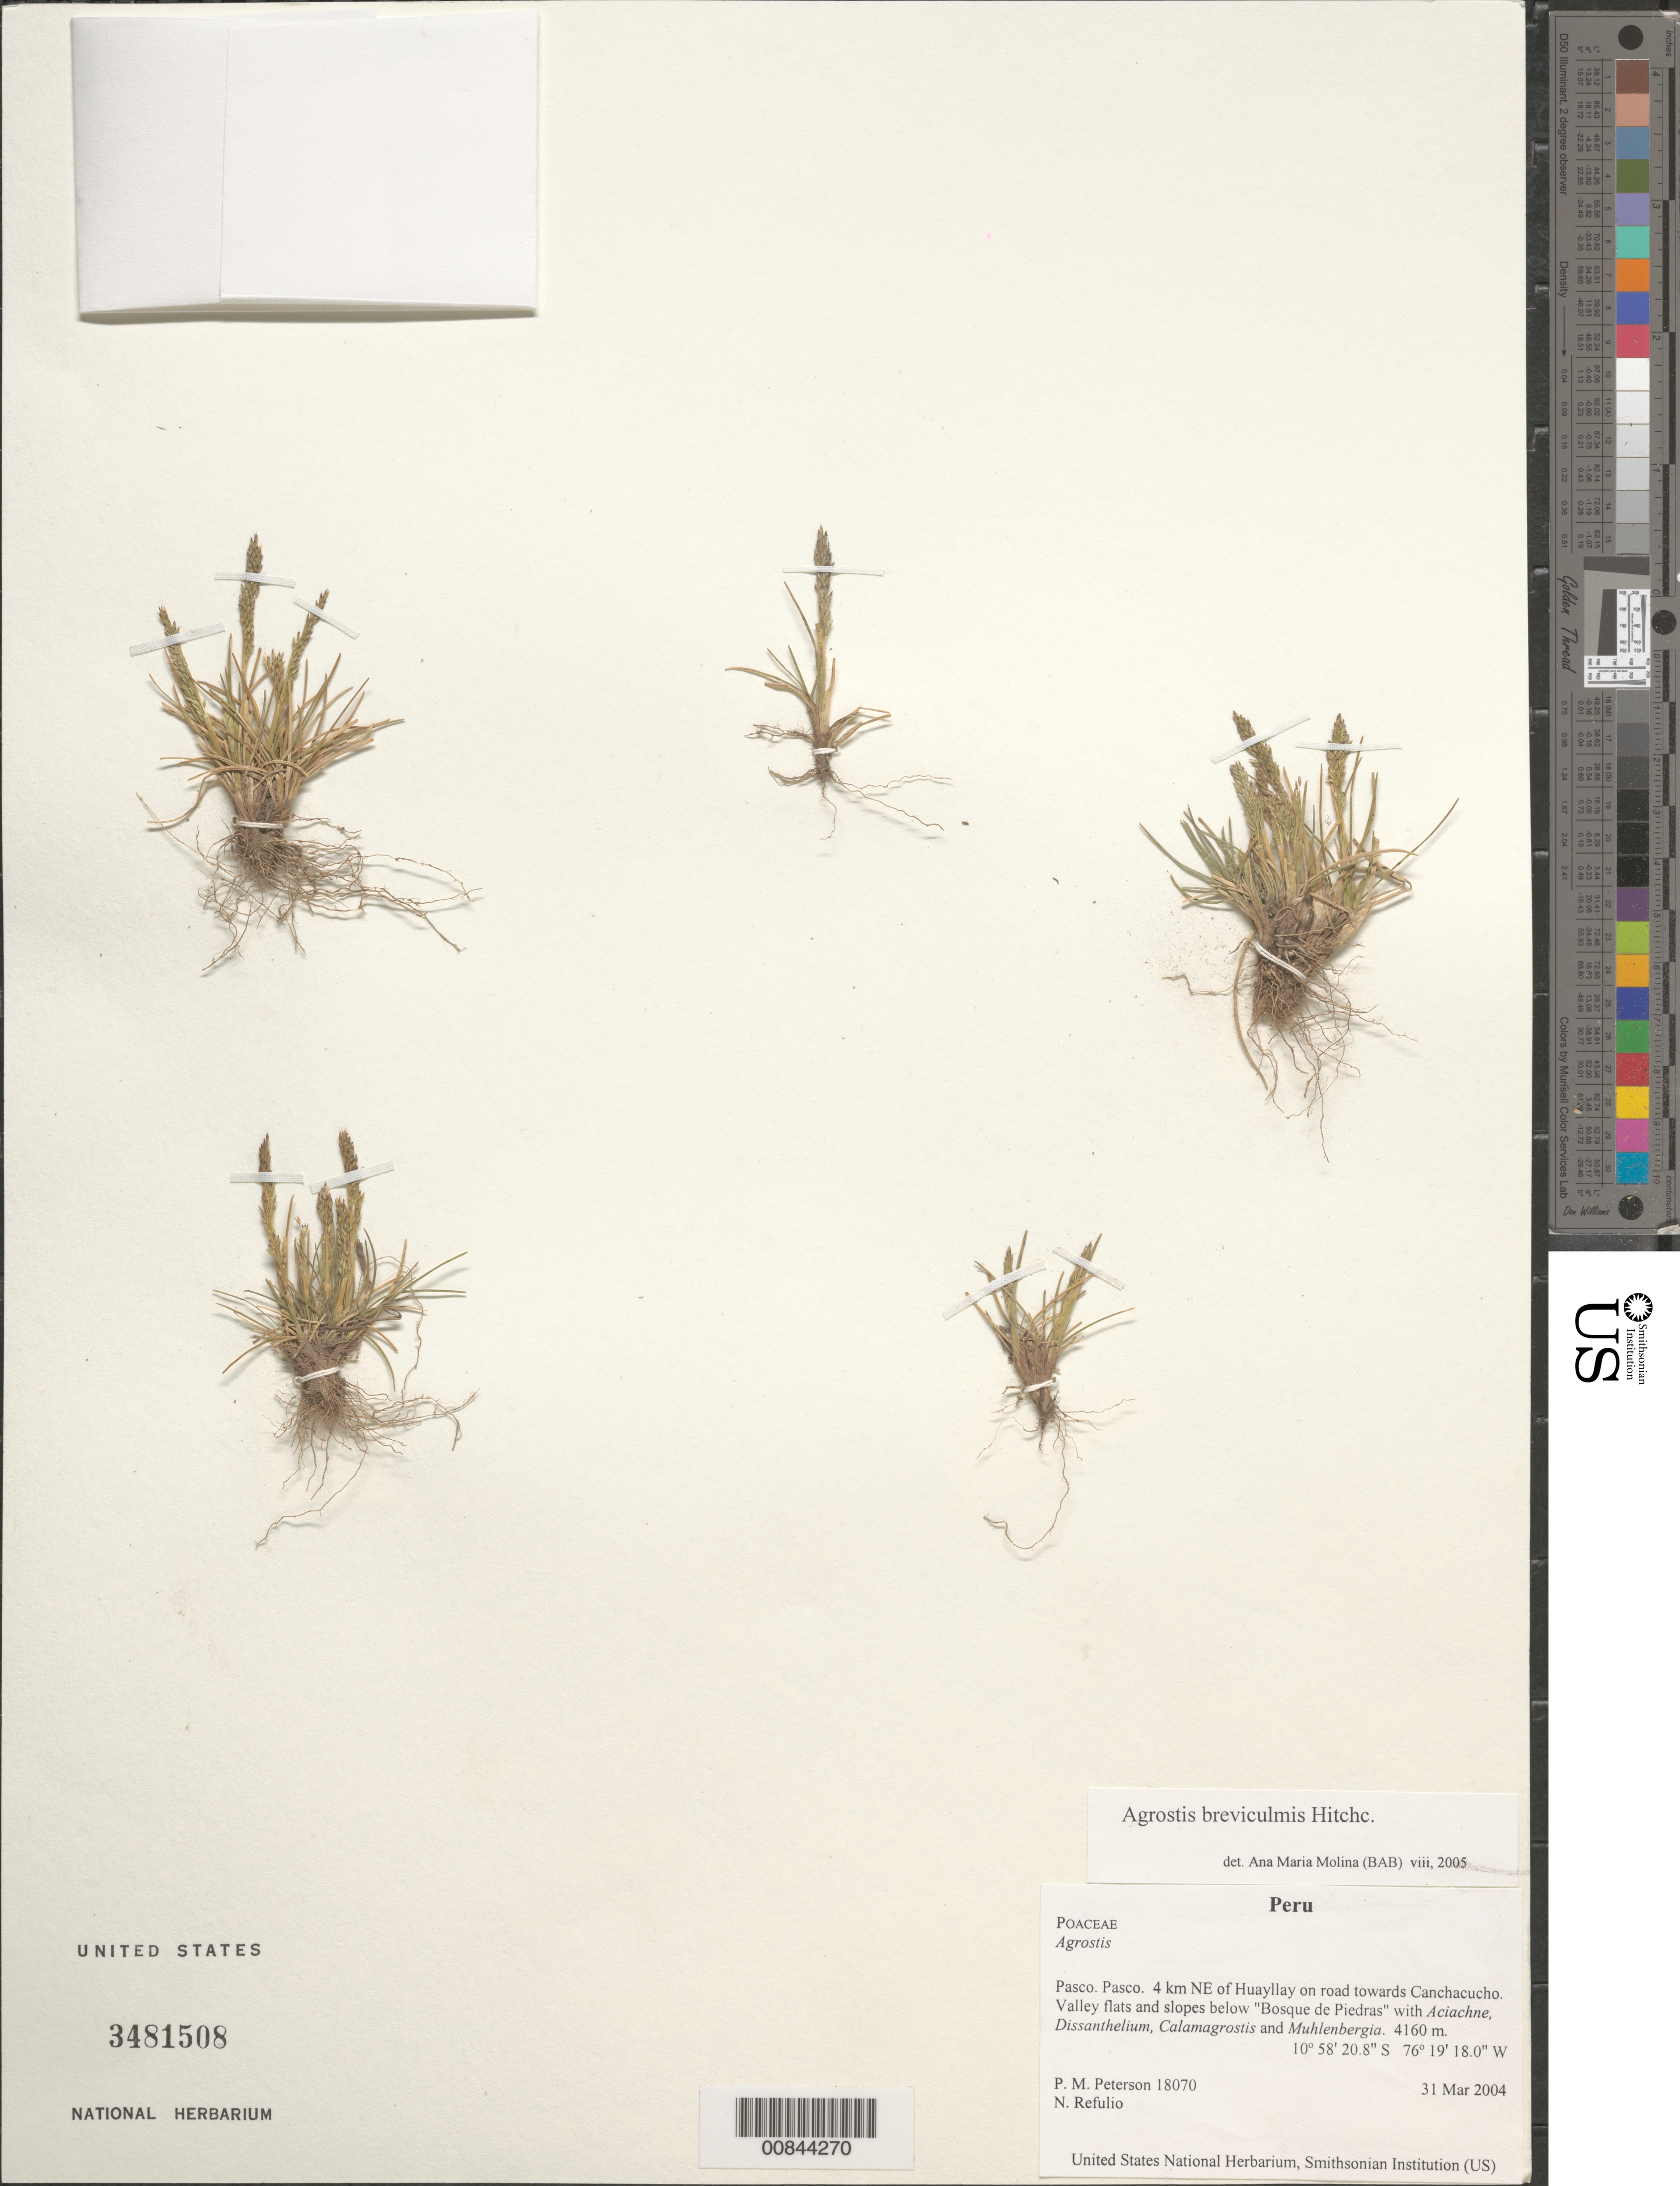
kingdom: Plantae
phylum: Tracheophyta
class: Liliopsida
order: Poales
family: Poaceae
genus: Agrostis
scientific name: Agrostis breviculmis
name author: Hitchc.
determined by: Molina, Ana M. de R.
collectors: P. M. Peterson & N. Refulio-Rodríguez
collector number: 18070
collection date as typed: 31 Mar 2004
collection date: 2004-03-31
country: Peru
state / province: Pasco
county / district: Pasco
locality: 4 km NE of Huayllay on road towards Canchacucho. Valley flats and slopes below "Bosque de Piedras" with Aciachne, Dissanthelium, Calamagrostis and Muhlenbergia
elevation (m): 4160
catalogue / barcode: US 3481508